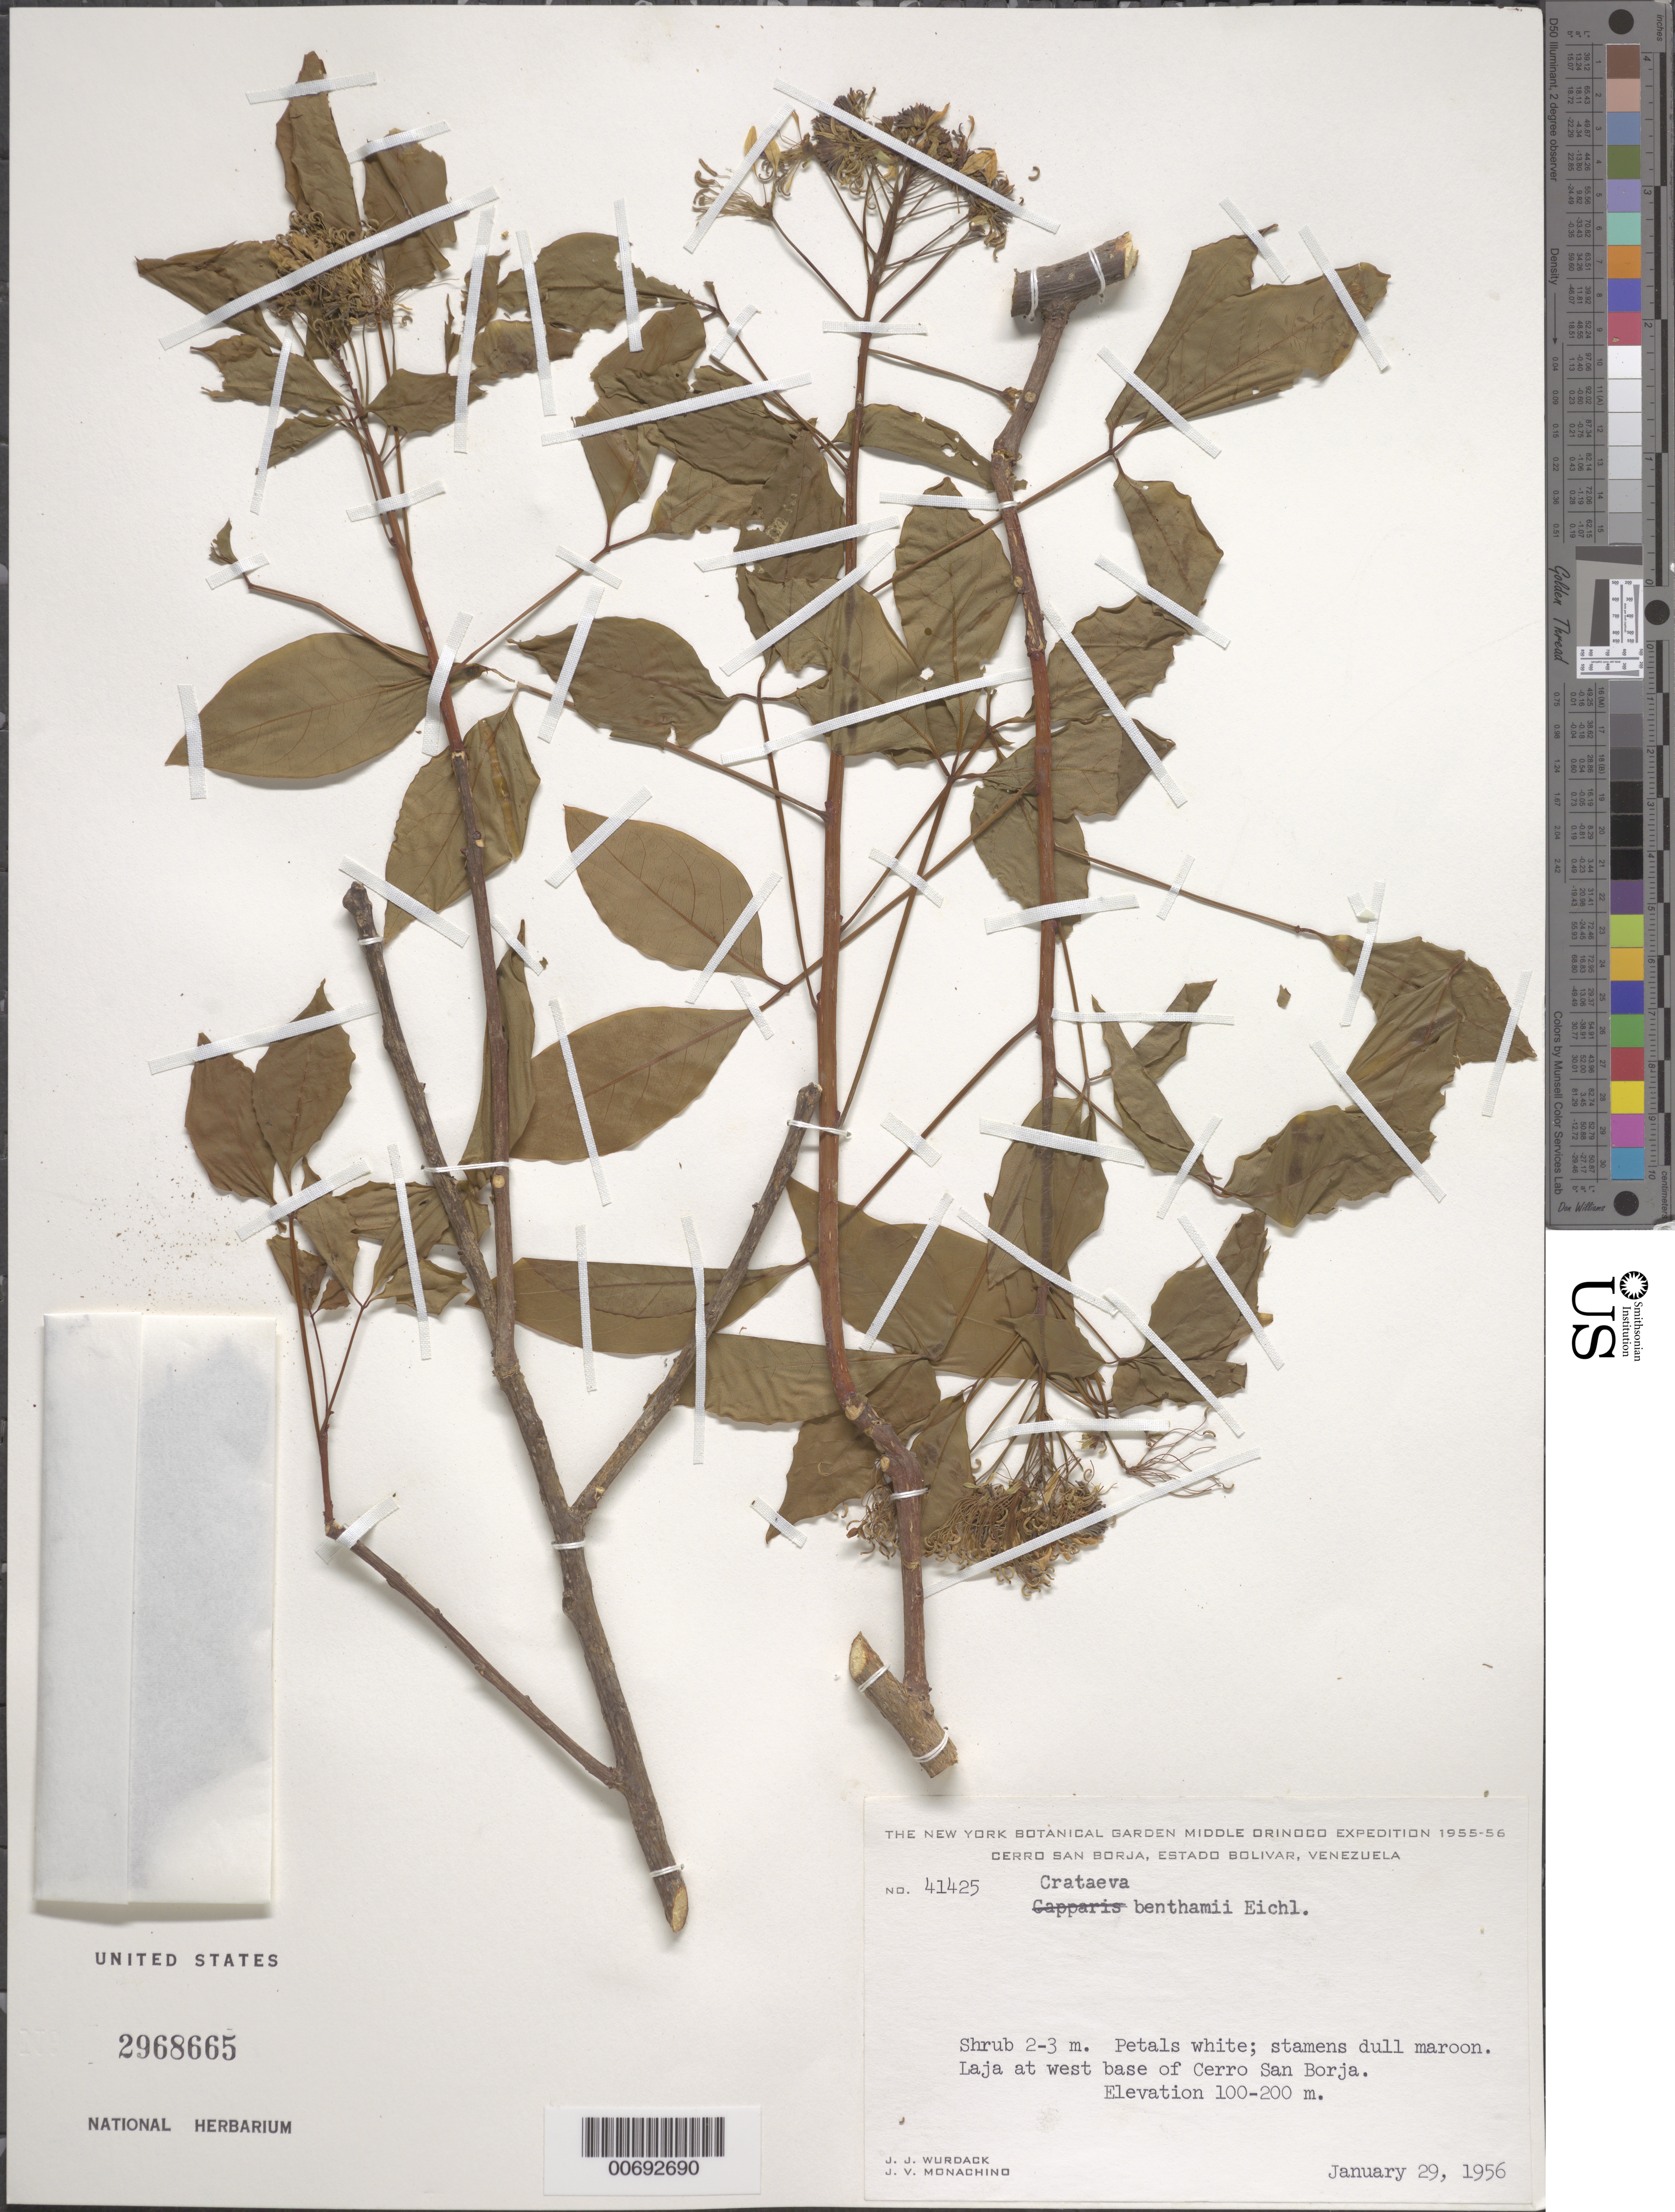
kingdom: Plantae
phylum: Tracheophyta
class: Magnoliopsida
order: Brassicales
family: Capparaceae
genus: Crateva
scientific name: Crateva benthamii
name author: Eichler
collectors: J. J. Wurdack & J. V. Monachino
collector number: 41425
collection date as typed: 29-Jan-56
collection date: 1956-01-29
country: Venezuela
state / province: Bolívar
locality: Cerro San Borja, Río Orinoco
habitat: Laja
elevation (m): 100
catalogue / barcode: US 2968665